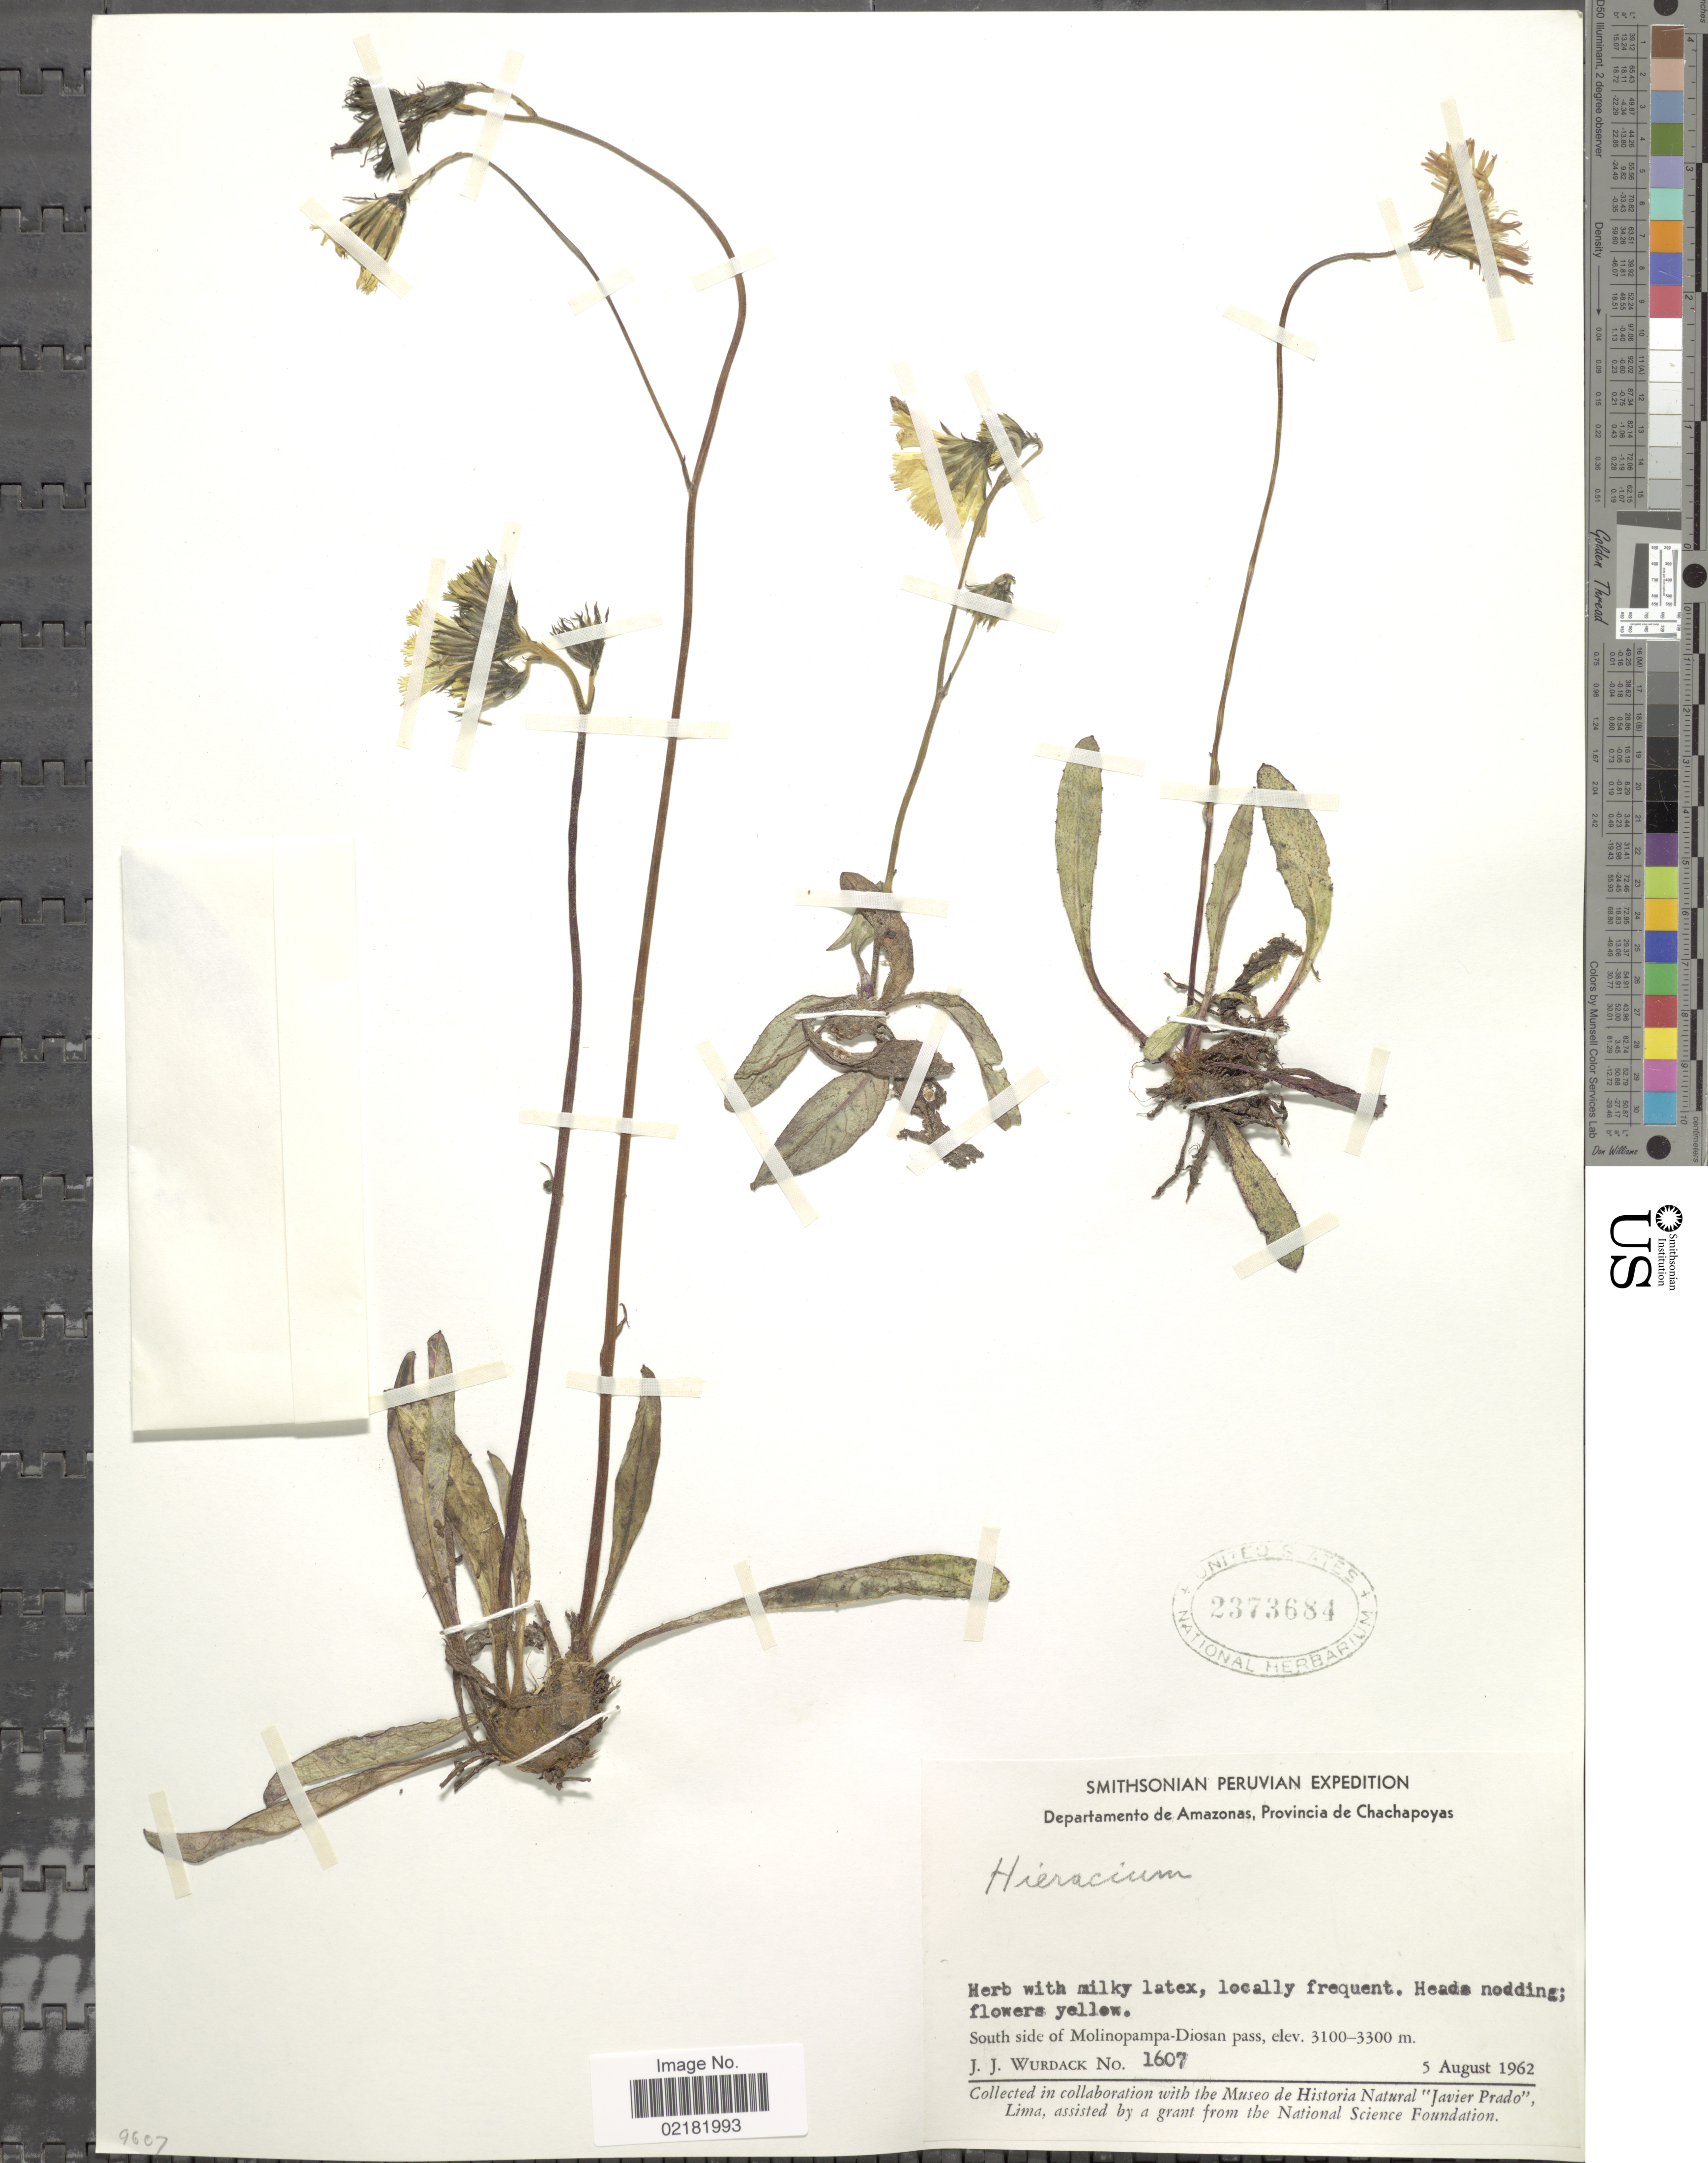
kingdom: Plantae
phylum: Tracheophyta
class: Magnoliopsida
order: Asterales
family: Asteraceae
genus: Hieracium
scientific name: Hieracium repandulare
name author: Druce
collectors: J. J. Wurdack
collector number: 1607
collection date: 1962-08-05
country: Peru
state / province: Amazonas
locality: Provincia de Chachapoyas, south side of Molinopampa-Diosan pass.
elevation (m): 3100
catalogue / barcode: US 2373684